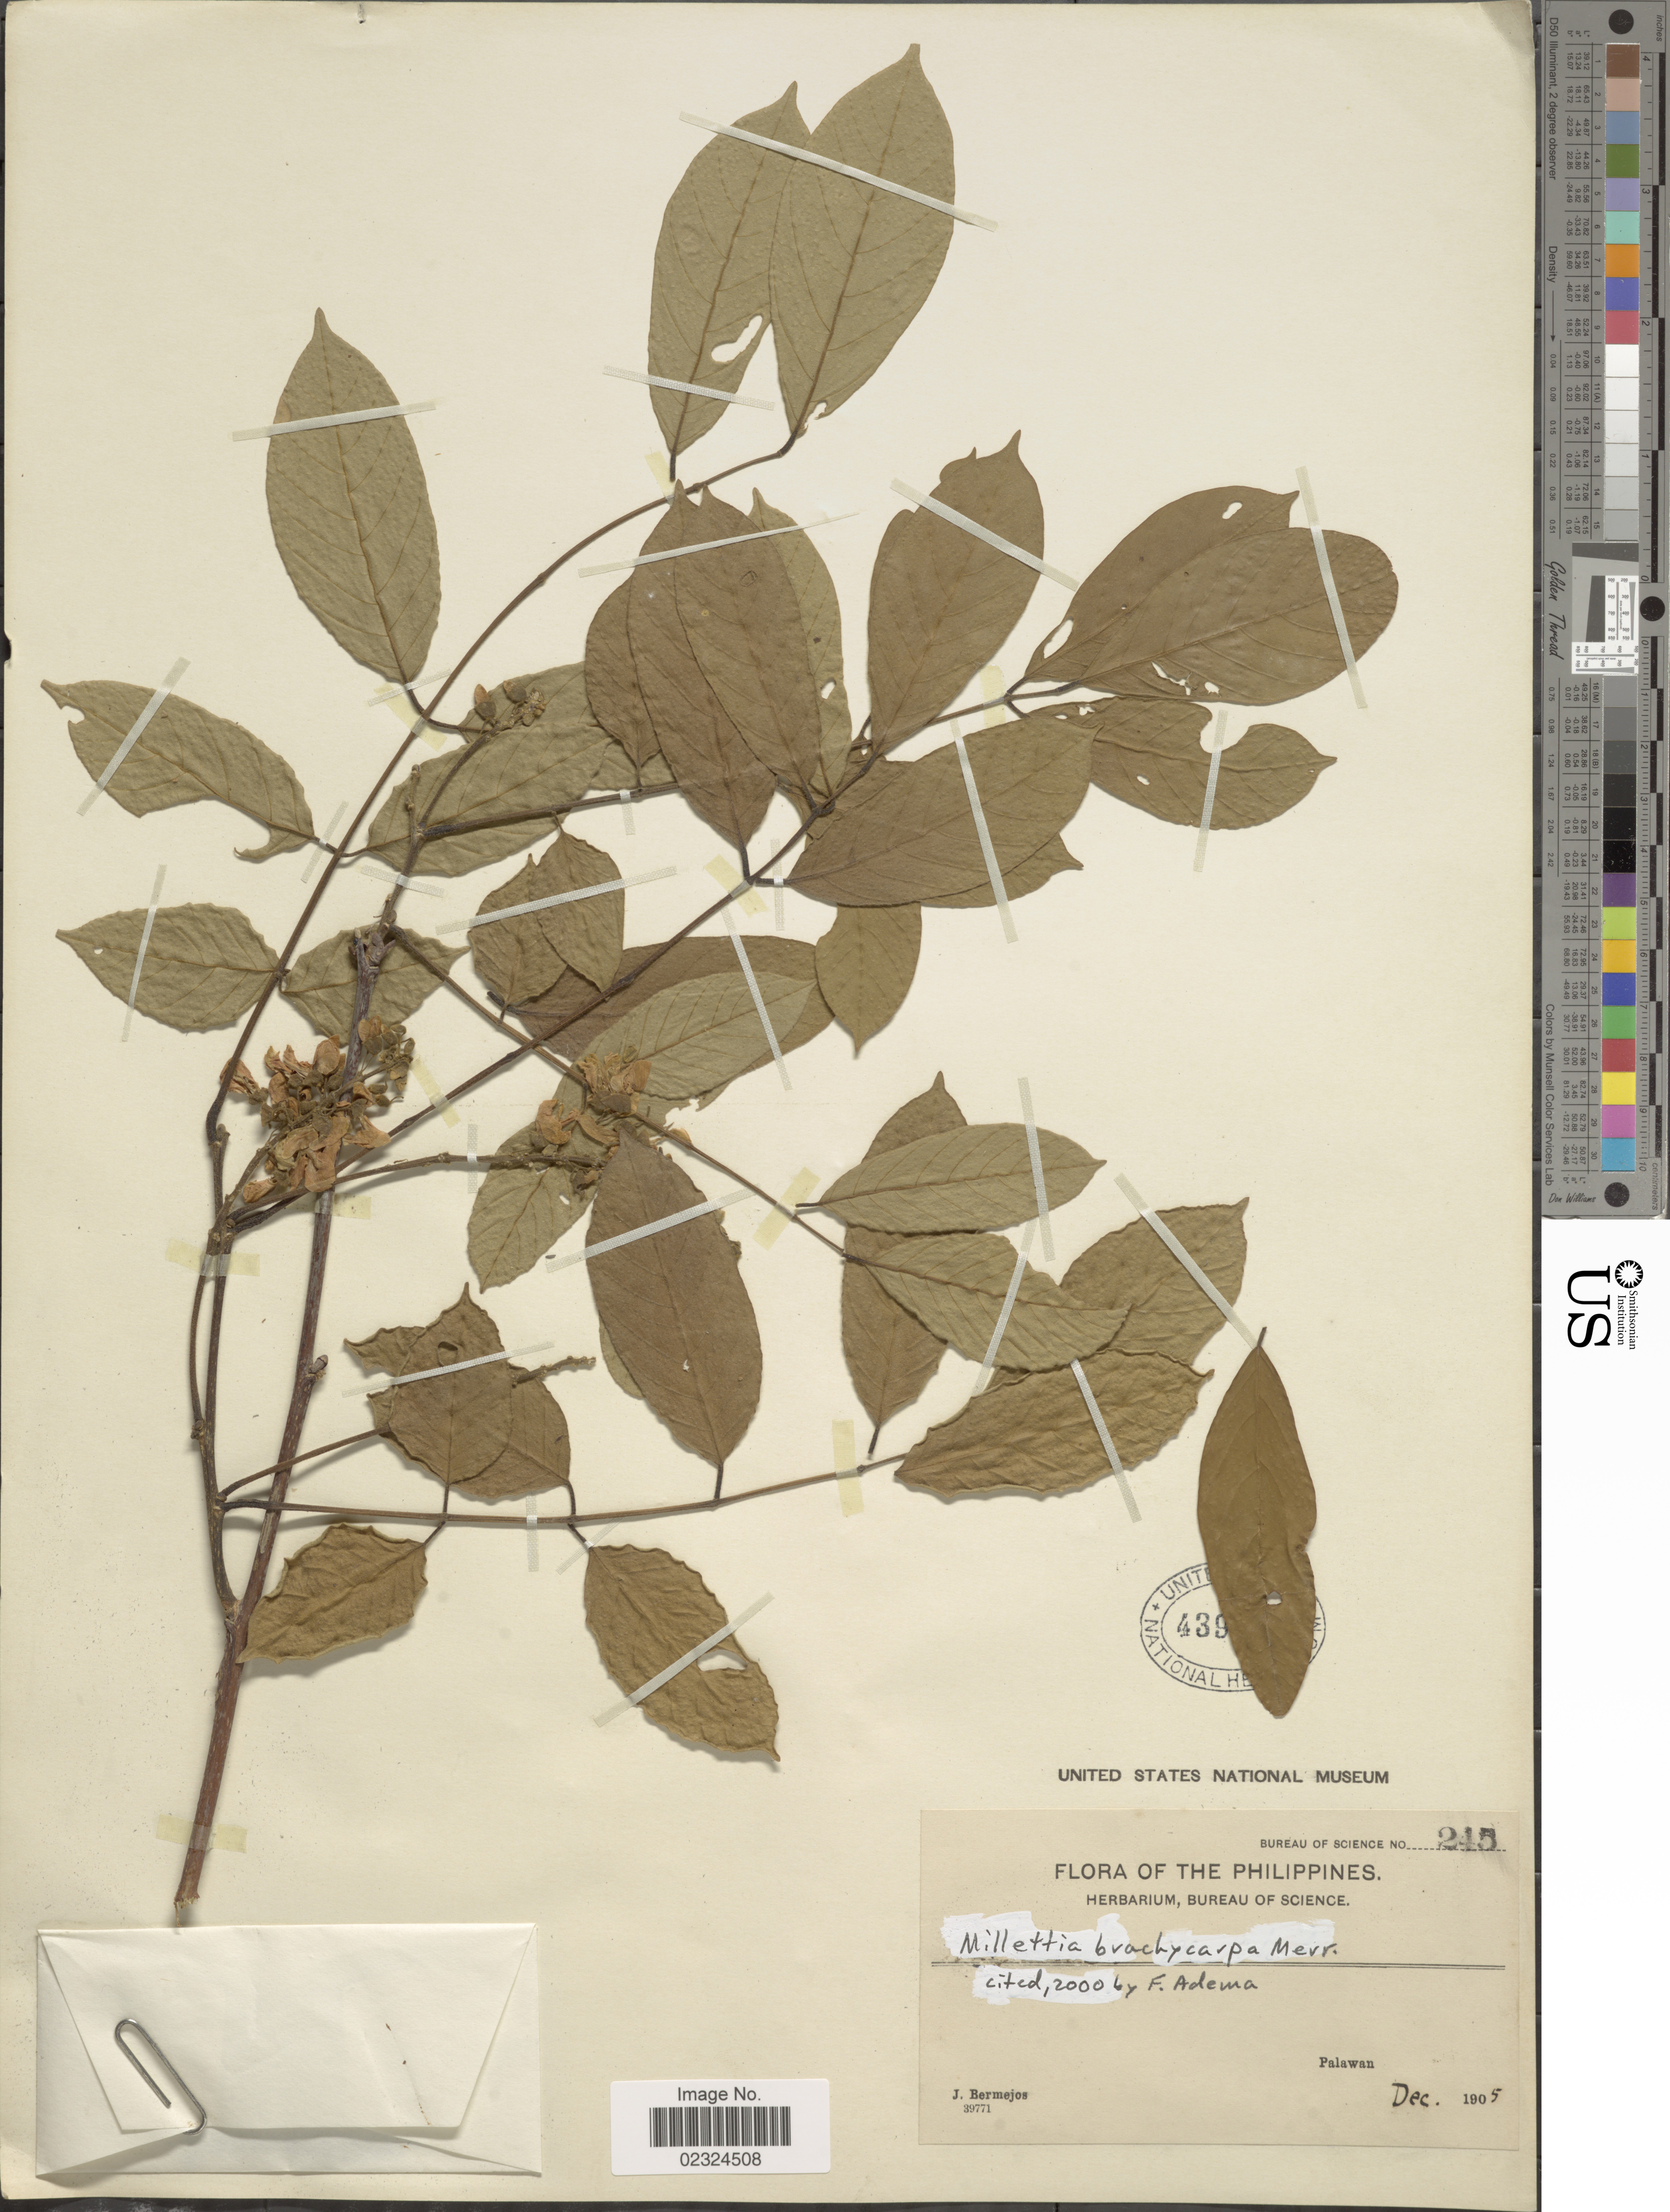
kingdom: Plantae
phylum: Tracheophyta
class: Magnoliopsida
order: Fabales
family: Fabaceae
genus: Millettia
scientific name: Millettia brachycarpa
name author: Merr.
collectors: J. Bermejos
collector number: Bureau of Science 245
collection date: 1905-12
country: Philippines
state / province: Mimaropa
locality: Palawan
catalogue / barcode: US 439355